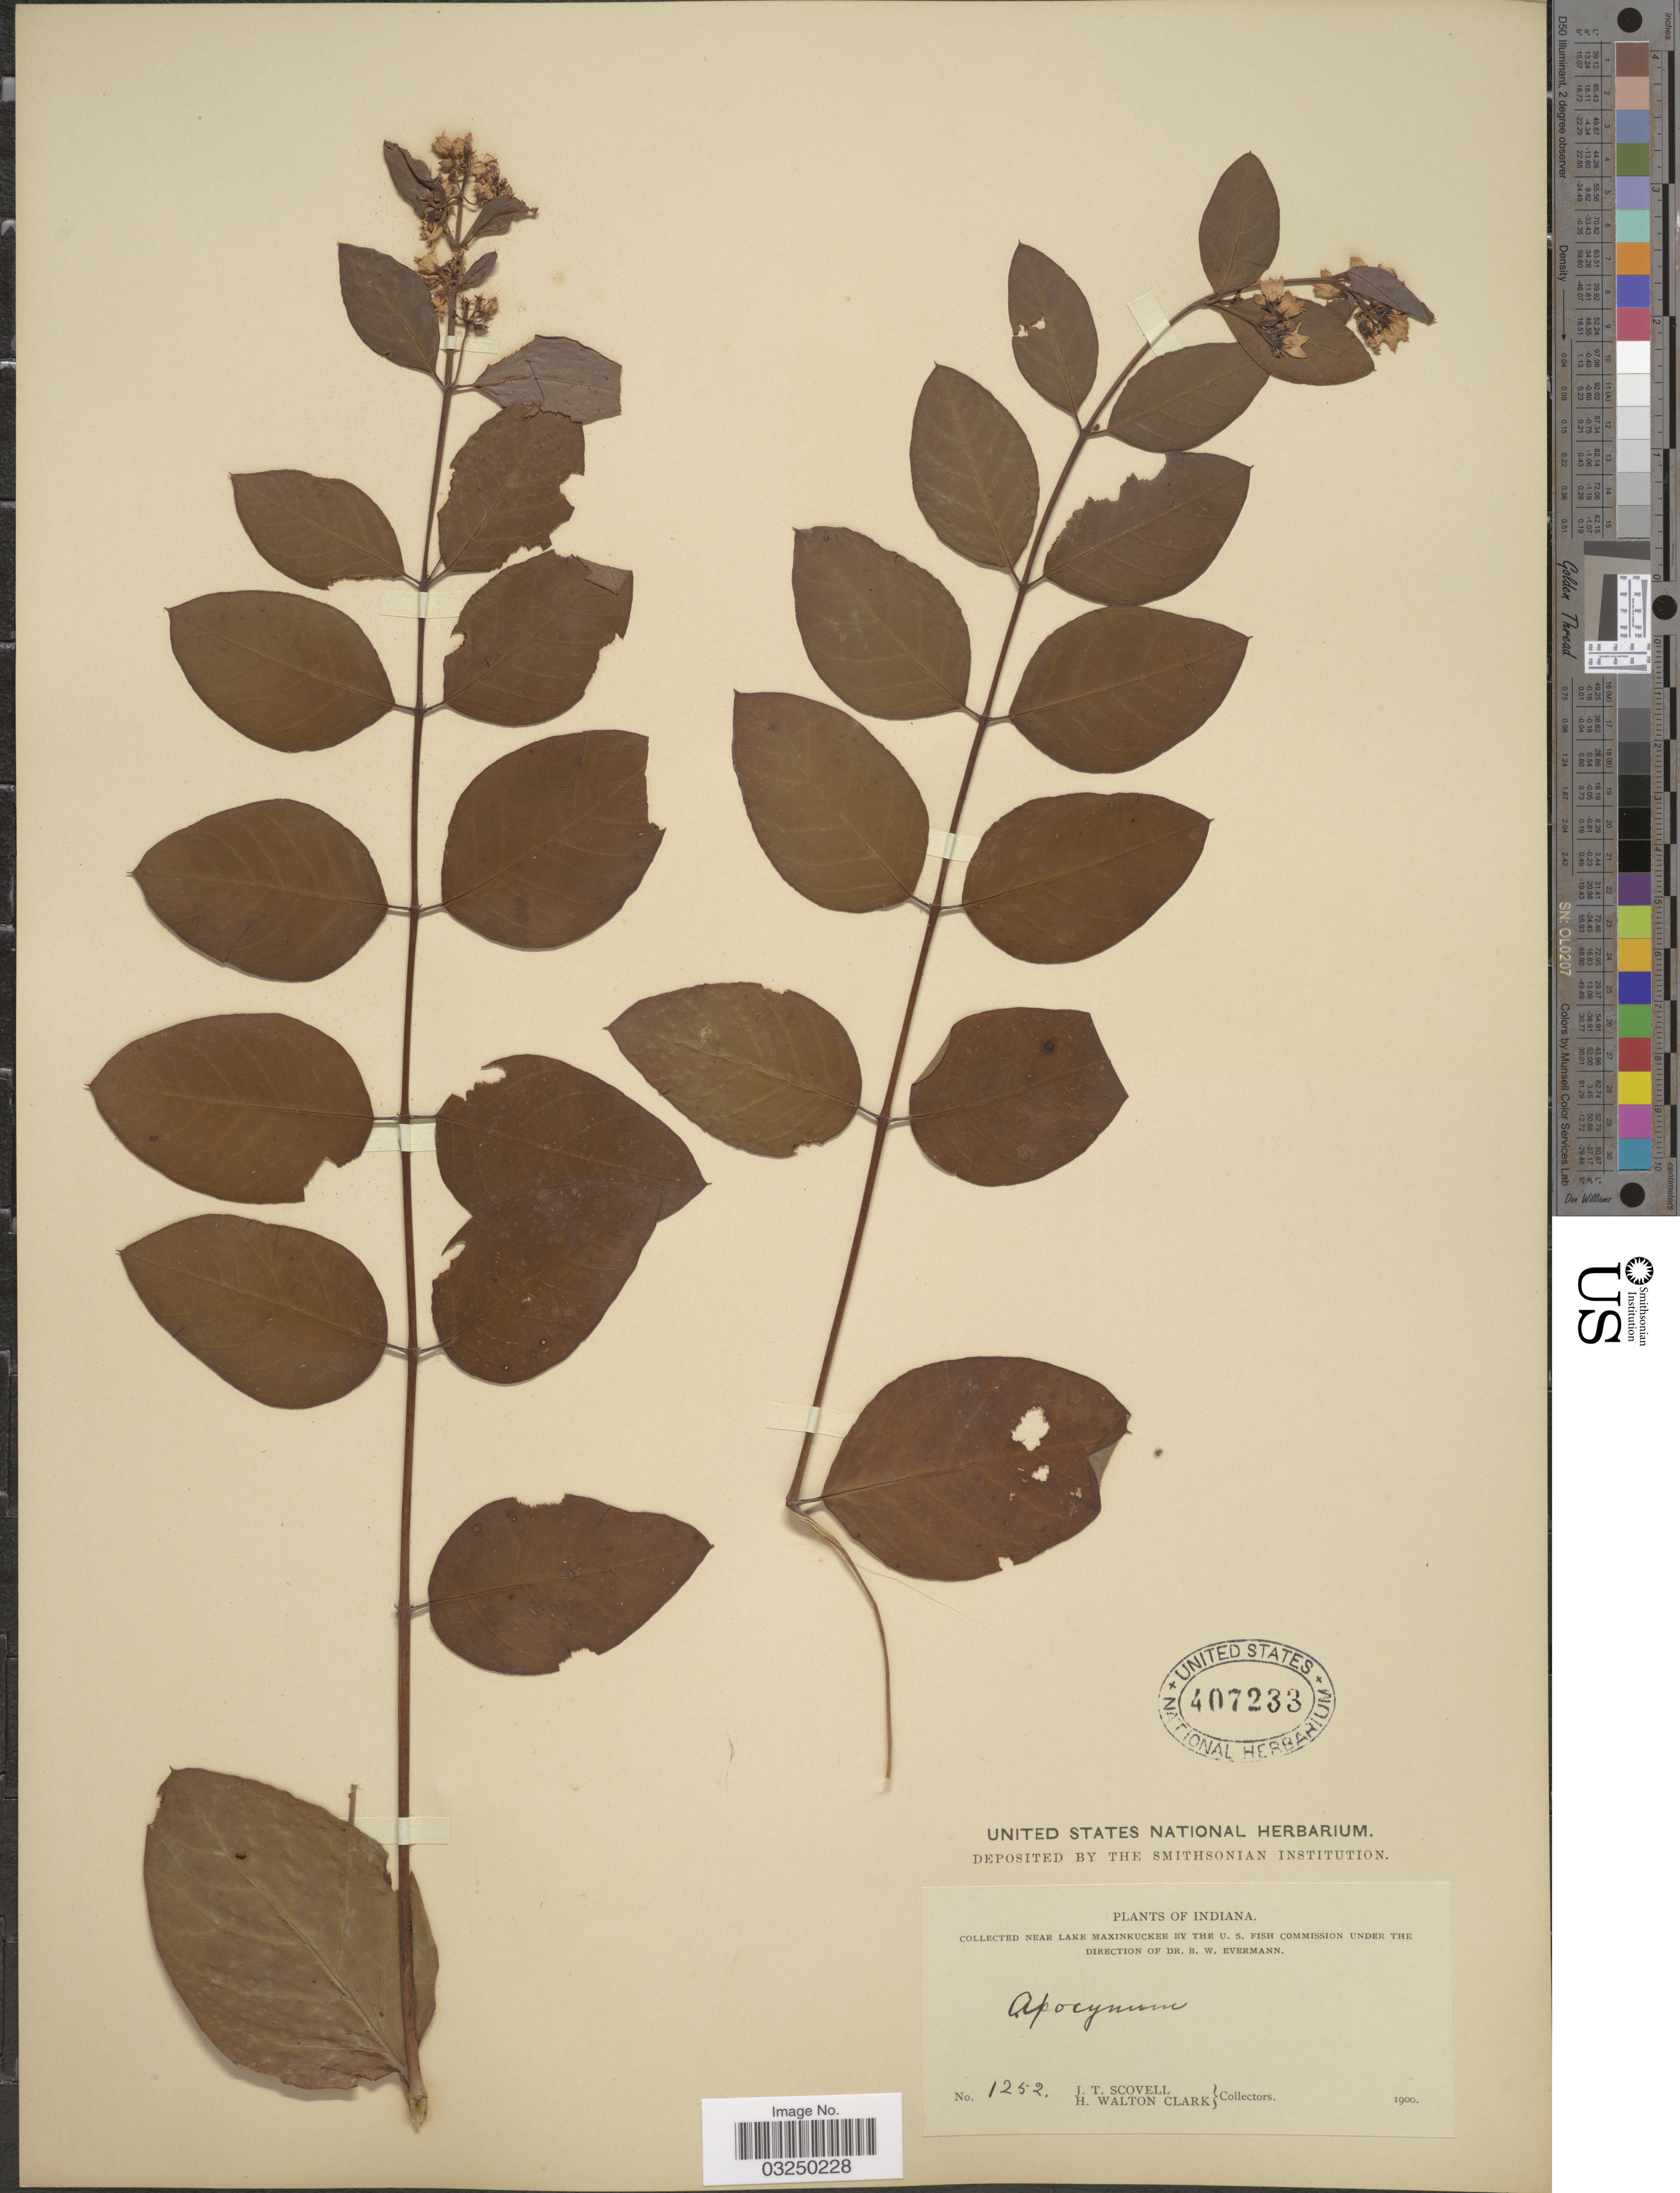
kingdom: Plantae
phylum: Tracheophyta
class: Magnoliopsida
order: Gentianales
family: Apocynaceae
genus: Apocynum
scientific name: Apocynum sp.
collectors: J. T. Scovell & H. W. Clark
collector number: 1252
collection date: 1900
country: United States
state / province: Indiana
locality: Near Lake Maxinkuckee.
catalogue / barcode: US 407233